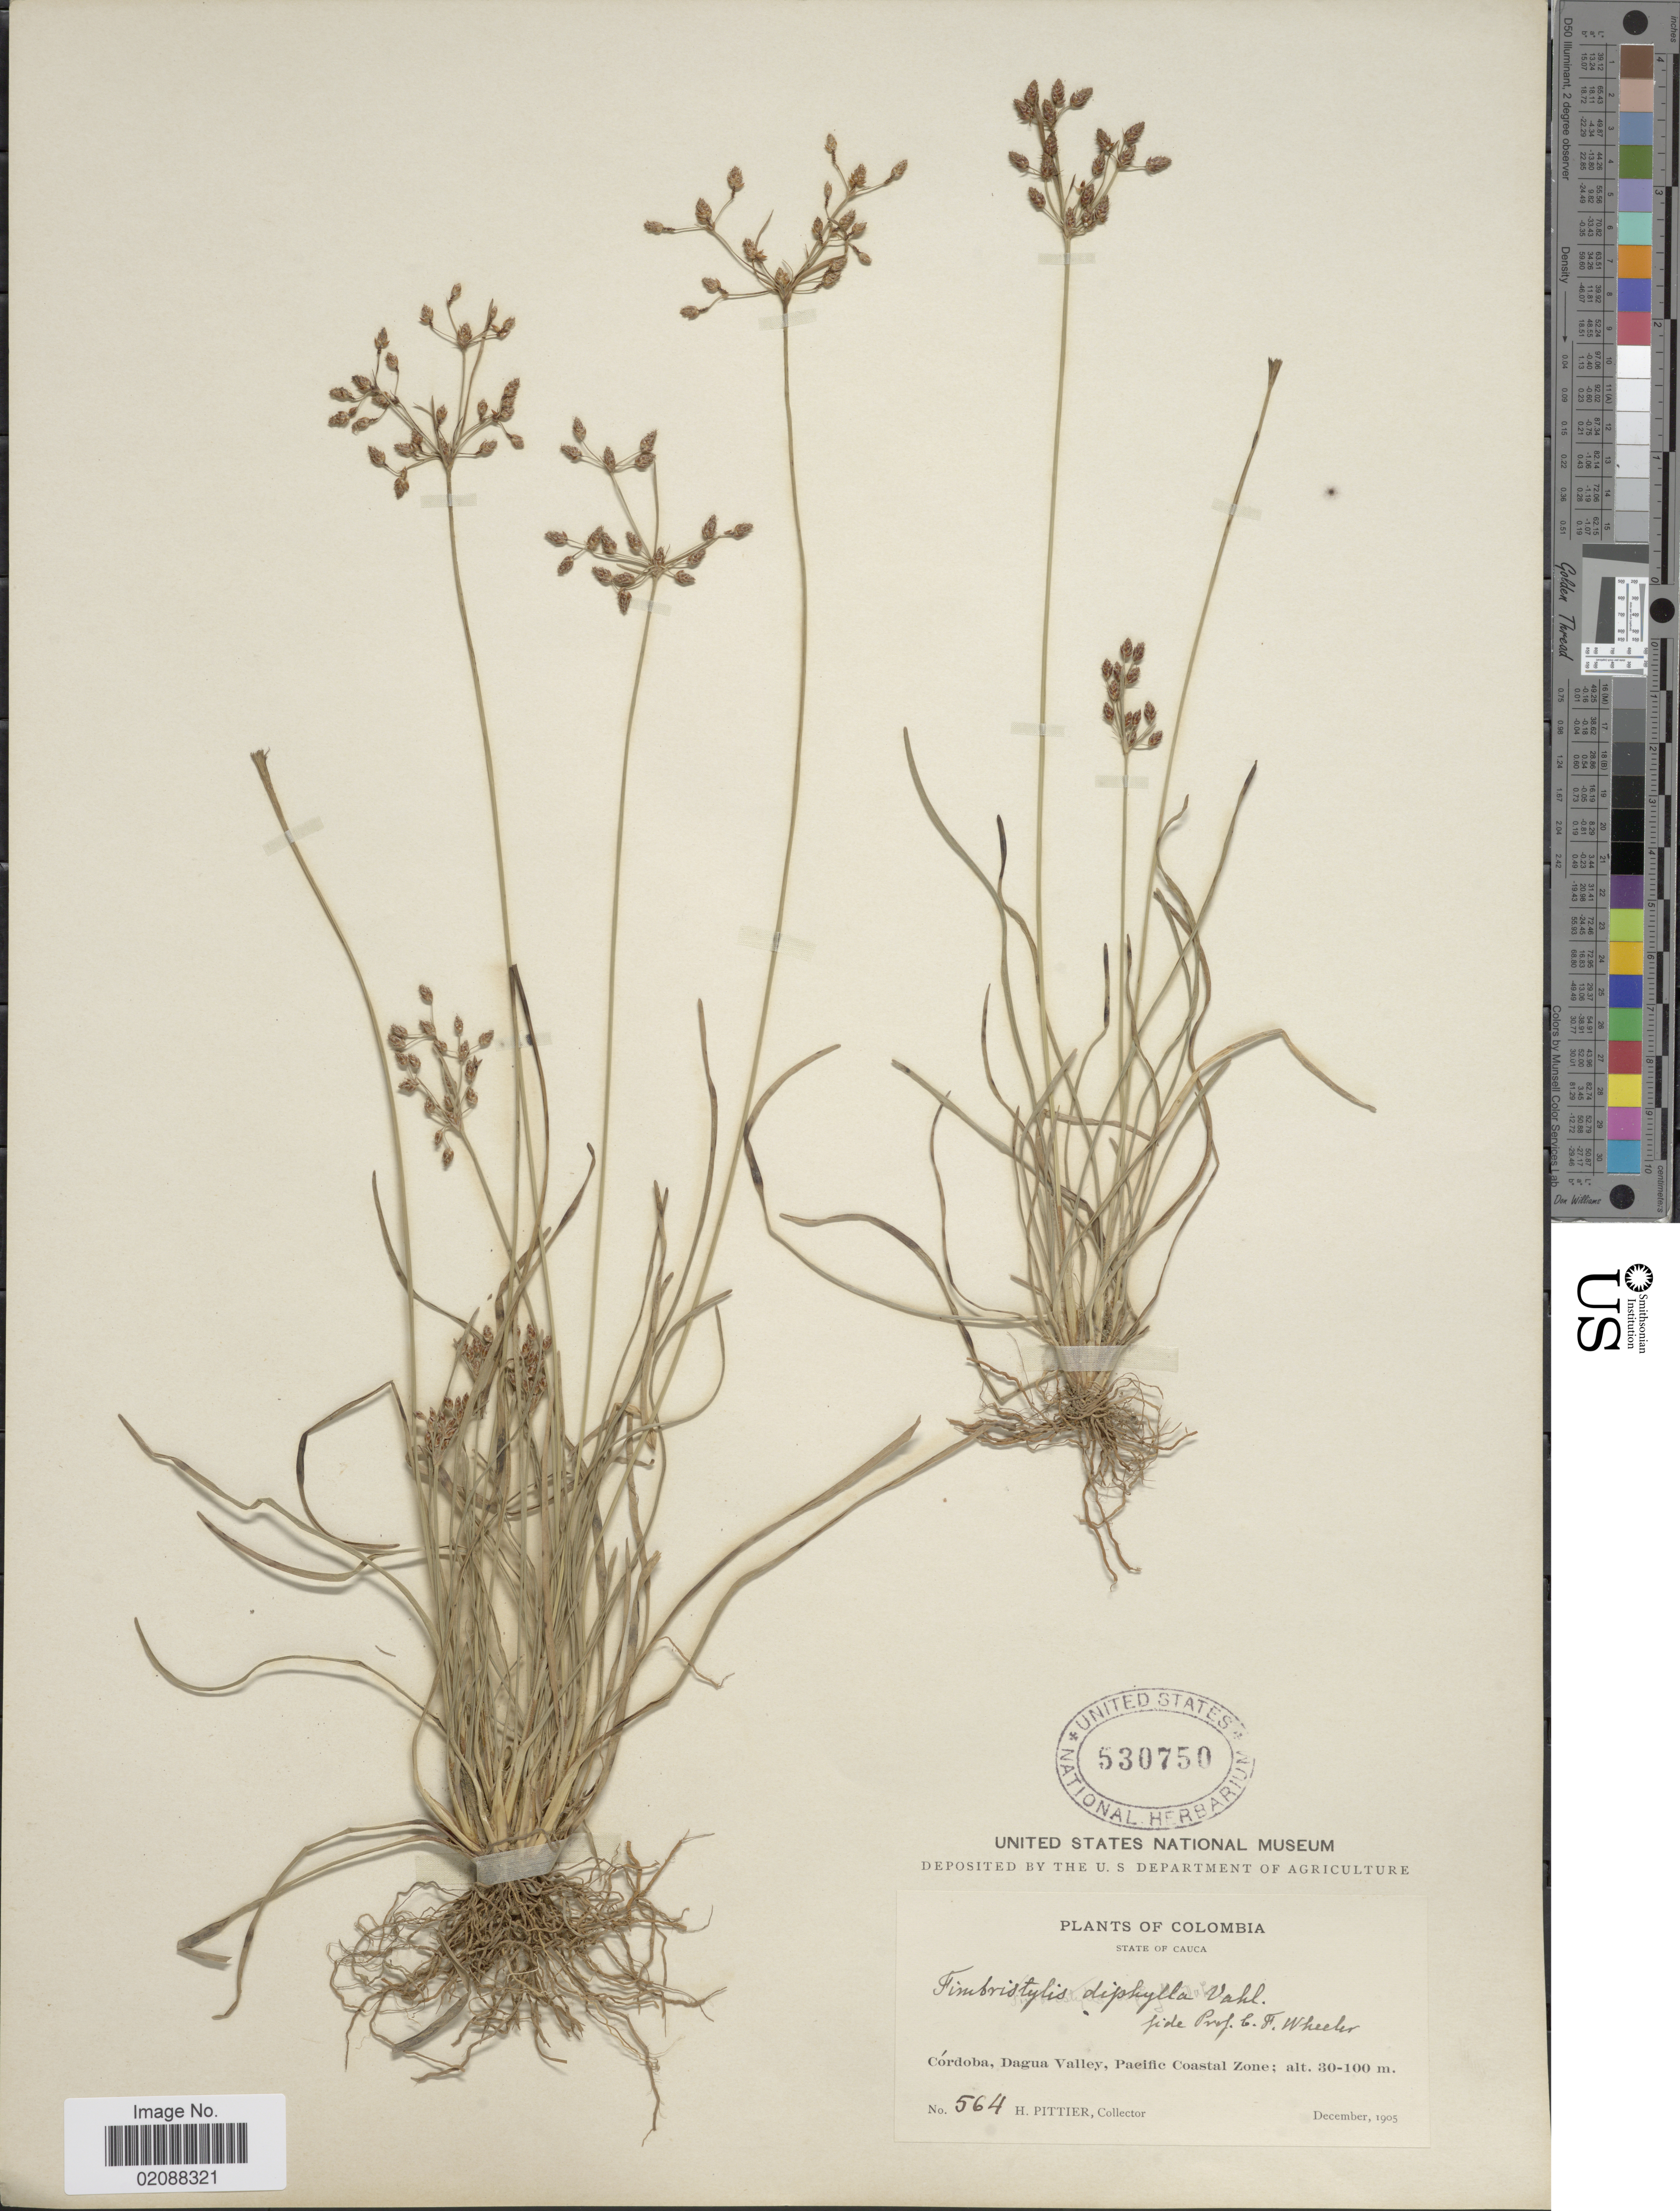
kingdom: Plantae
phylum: Tracheophyta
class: Liliopsida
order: Poales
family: Cyperaceae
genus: Fimbristylis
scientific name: Fimbristylis dichotoma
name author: (L.) Vahl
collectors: H. F. Pittier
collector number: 564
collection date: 1906-12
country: Colombia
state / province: Córdoba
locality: Cordoba, Dagua Valley, Pacific Coastal Zone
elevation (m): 30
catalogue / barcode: US 530750